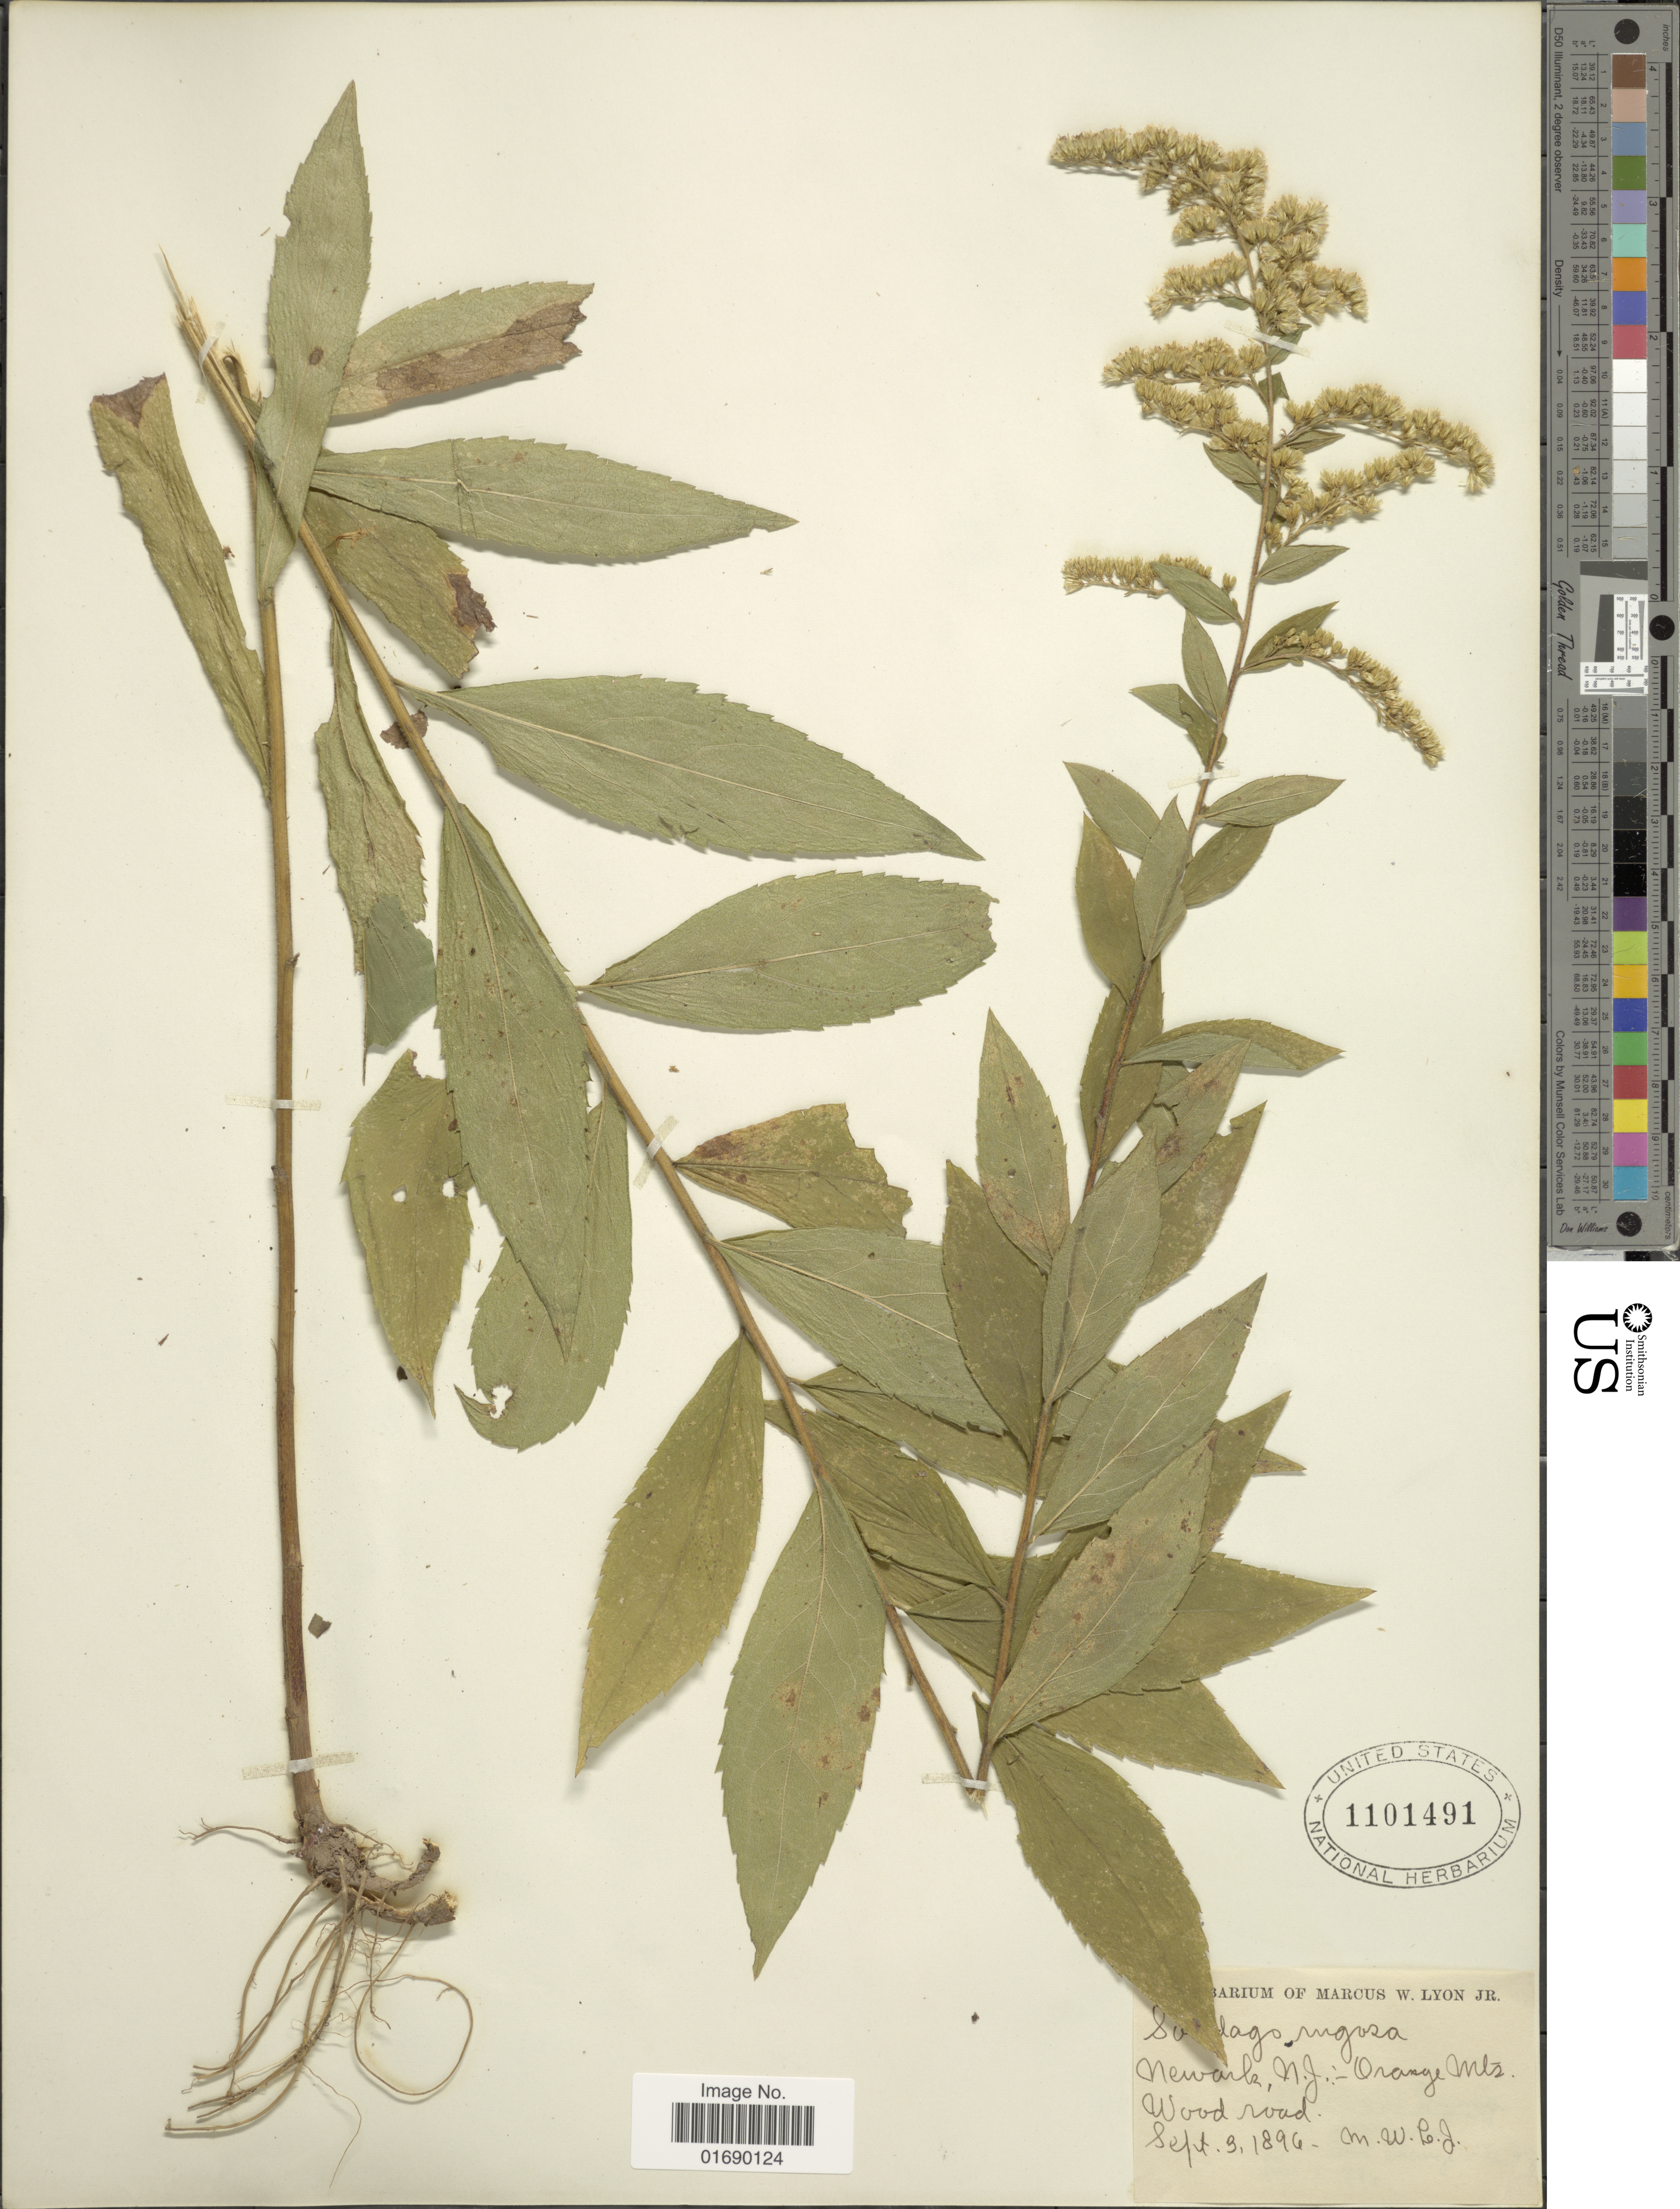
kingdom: Plantae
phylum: Tracheophyta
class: Magnoliopsida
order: Asterales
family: Asteraceae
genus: Solidago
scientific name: Solidago rugosa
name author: Mill.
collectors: M. Lyon Jr.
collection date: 1896-09-03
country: United States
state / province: New Jersey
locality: Newark, - Orange Mts, Wood road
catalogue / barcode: US 1101491